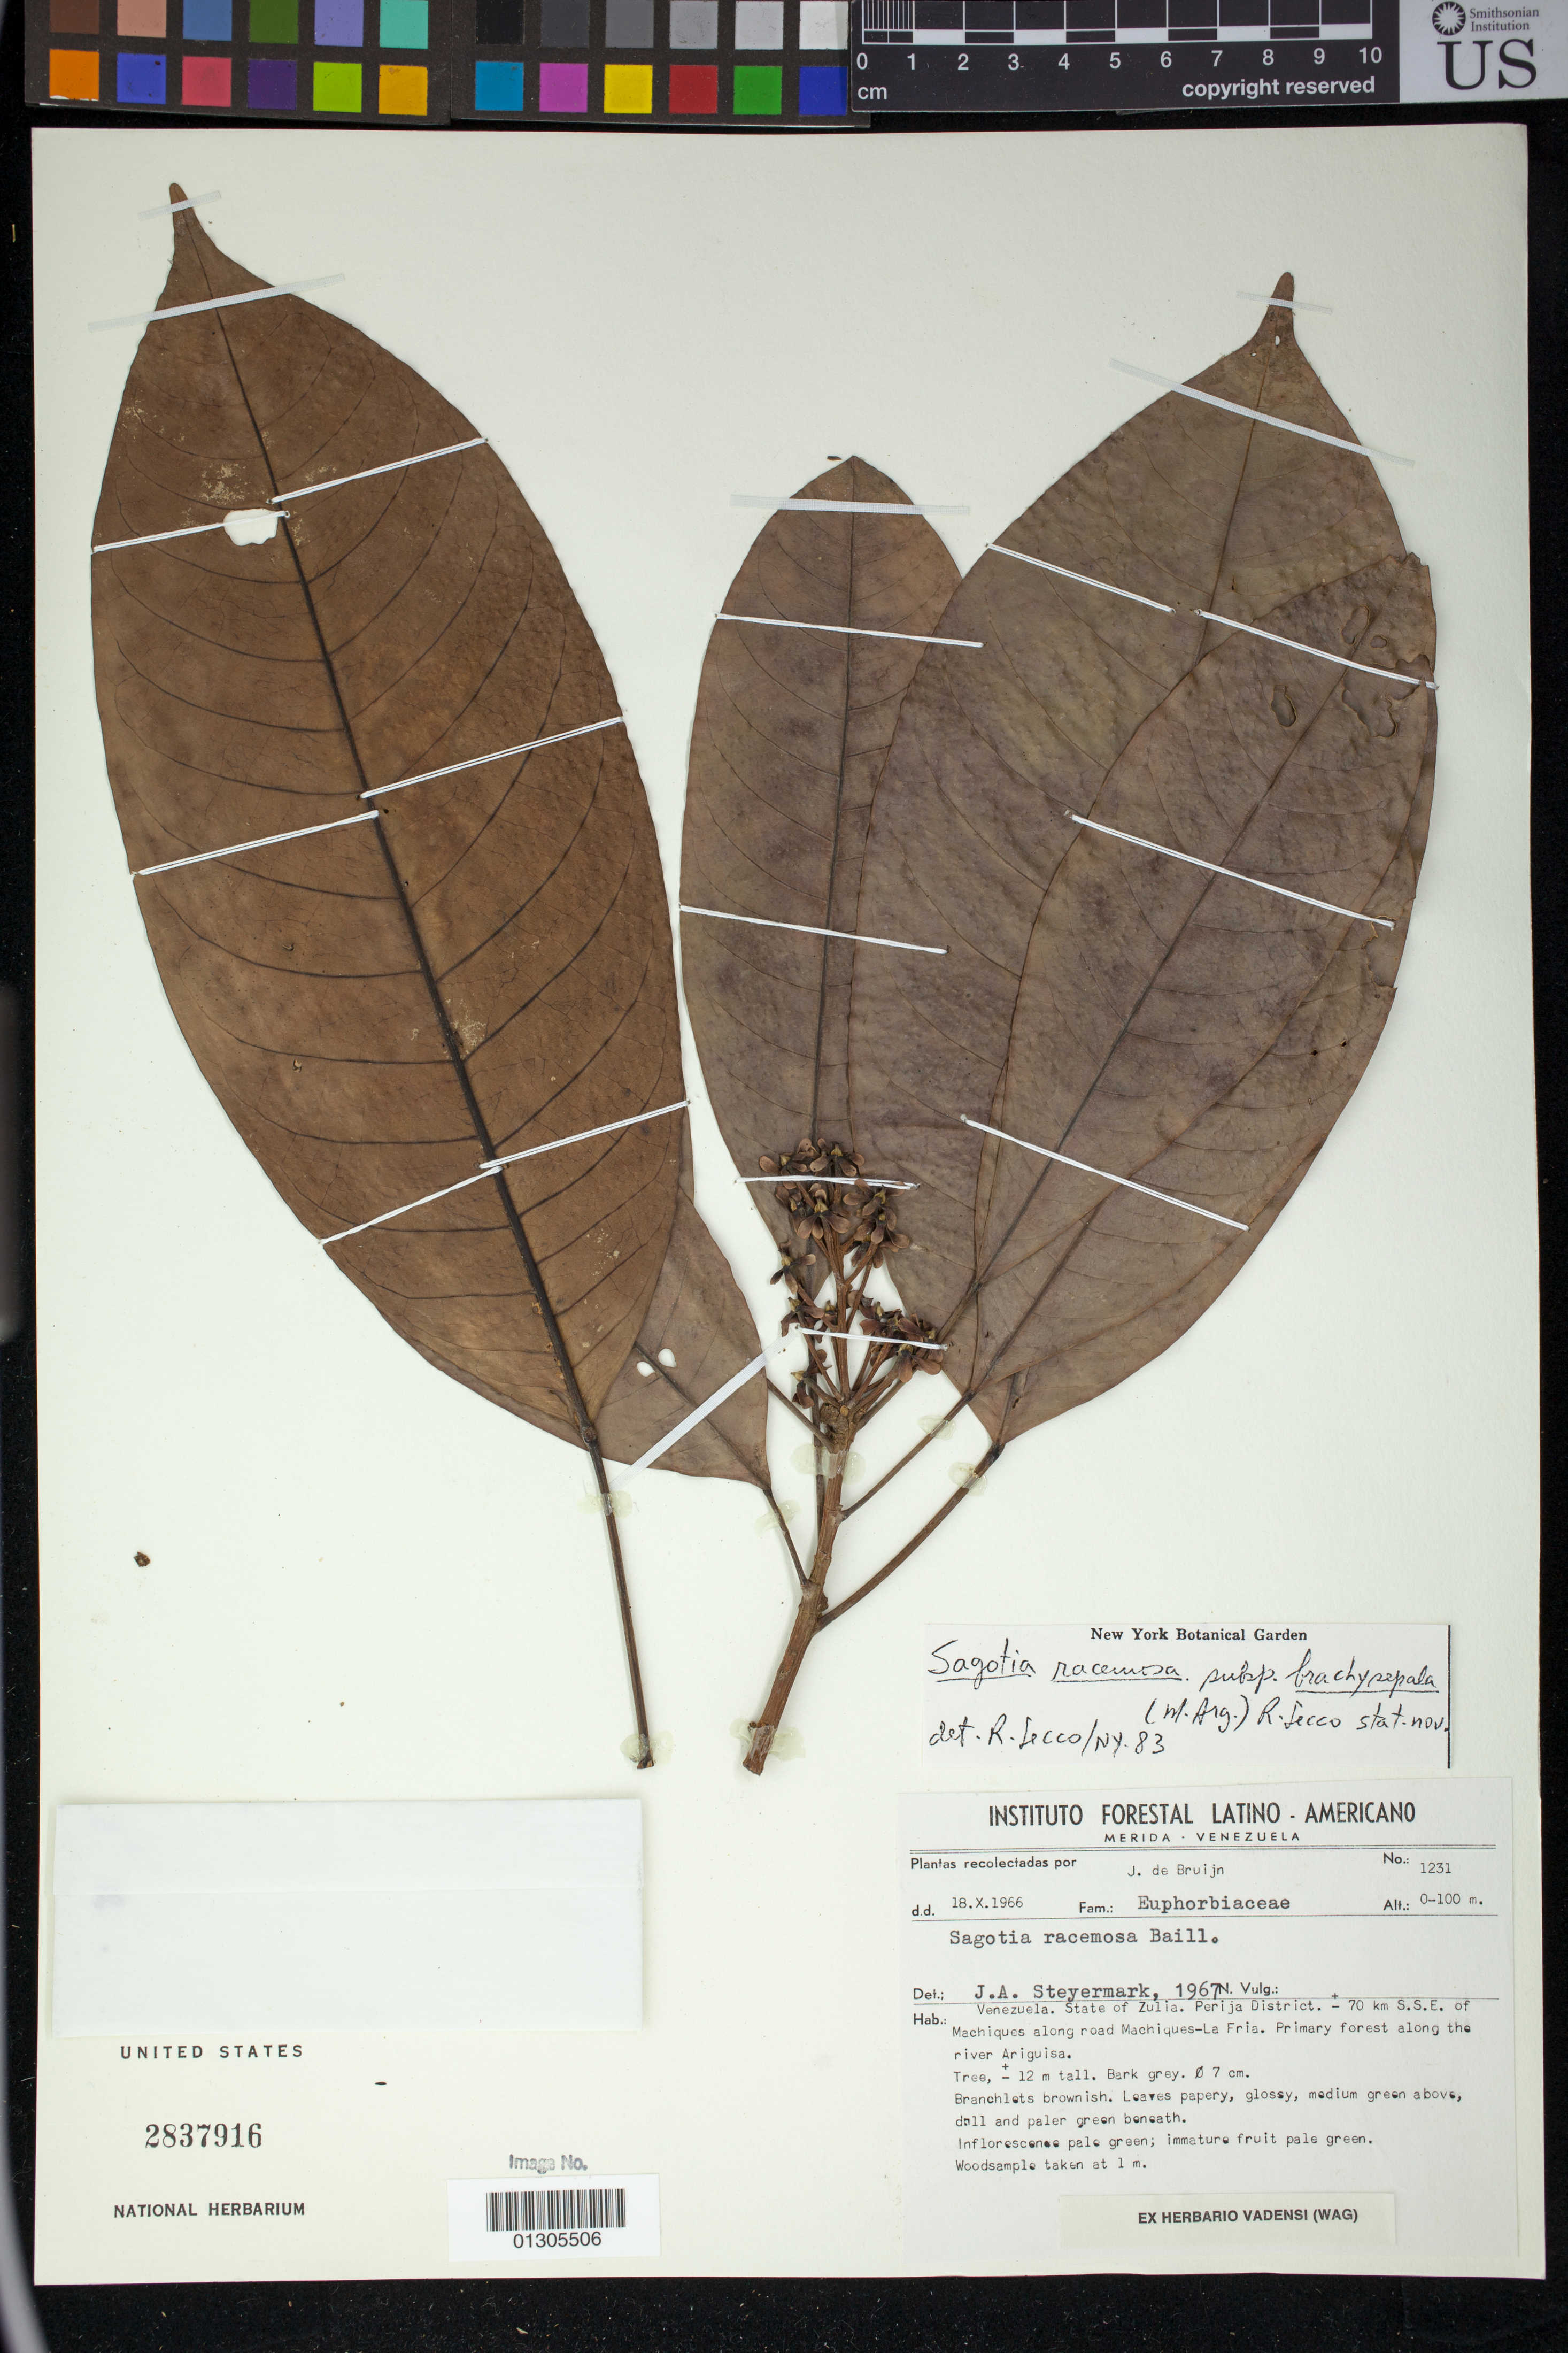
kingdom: Plantae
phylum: Tracheophyta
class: Magnoliopsida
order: Malpighiales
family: Euphorbiaceae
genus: Sagotia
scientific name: Sagotia racemosa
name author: Baill.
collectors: J. Bruijn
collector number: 1231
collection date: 1966-10-18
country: Venezuela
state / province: Zulia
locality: Perija District - 70 km S.S.E. of Machiques along road Machiues-La Fria. Pimaary forest along the river Ariguisa.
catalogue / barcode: US 2837916